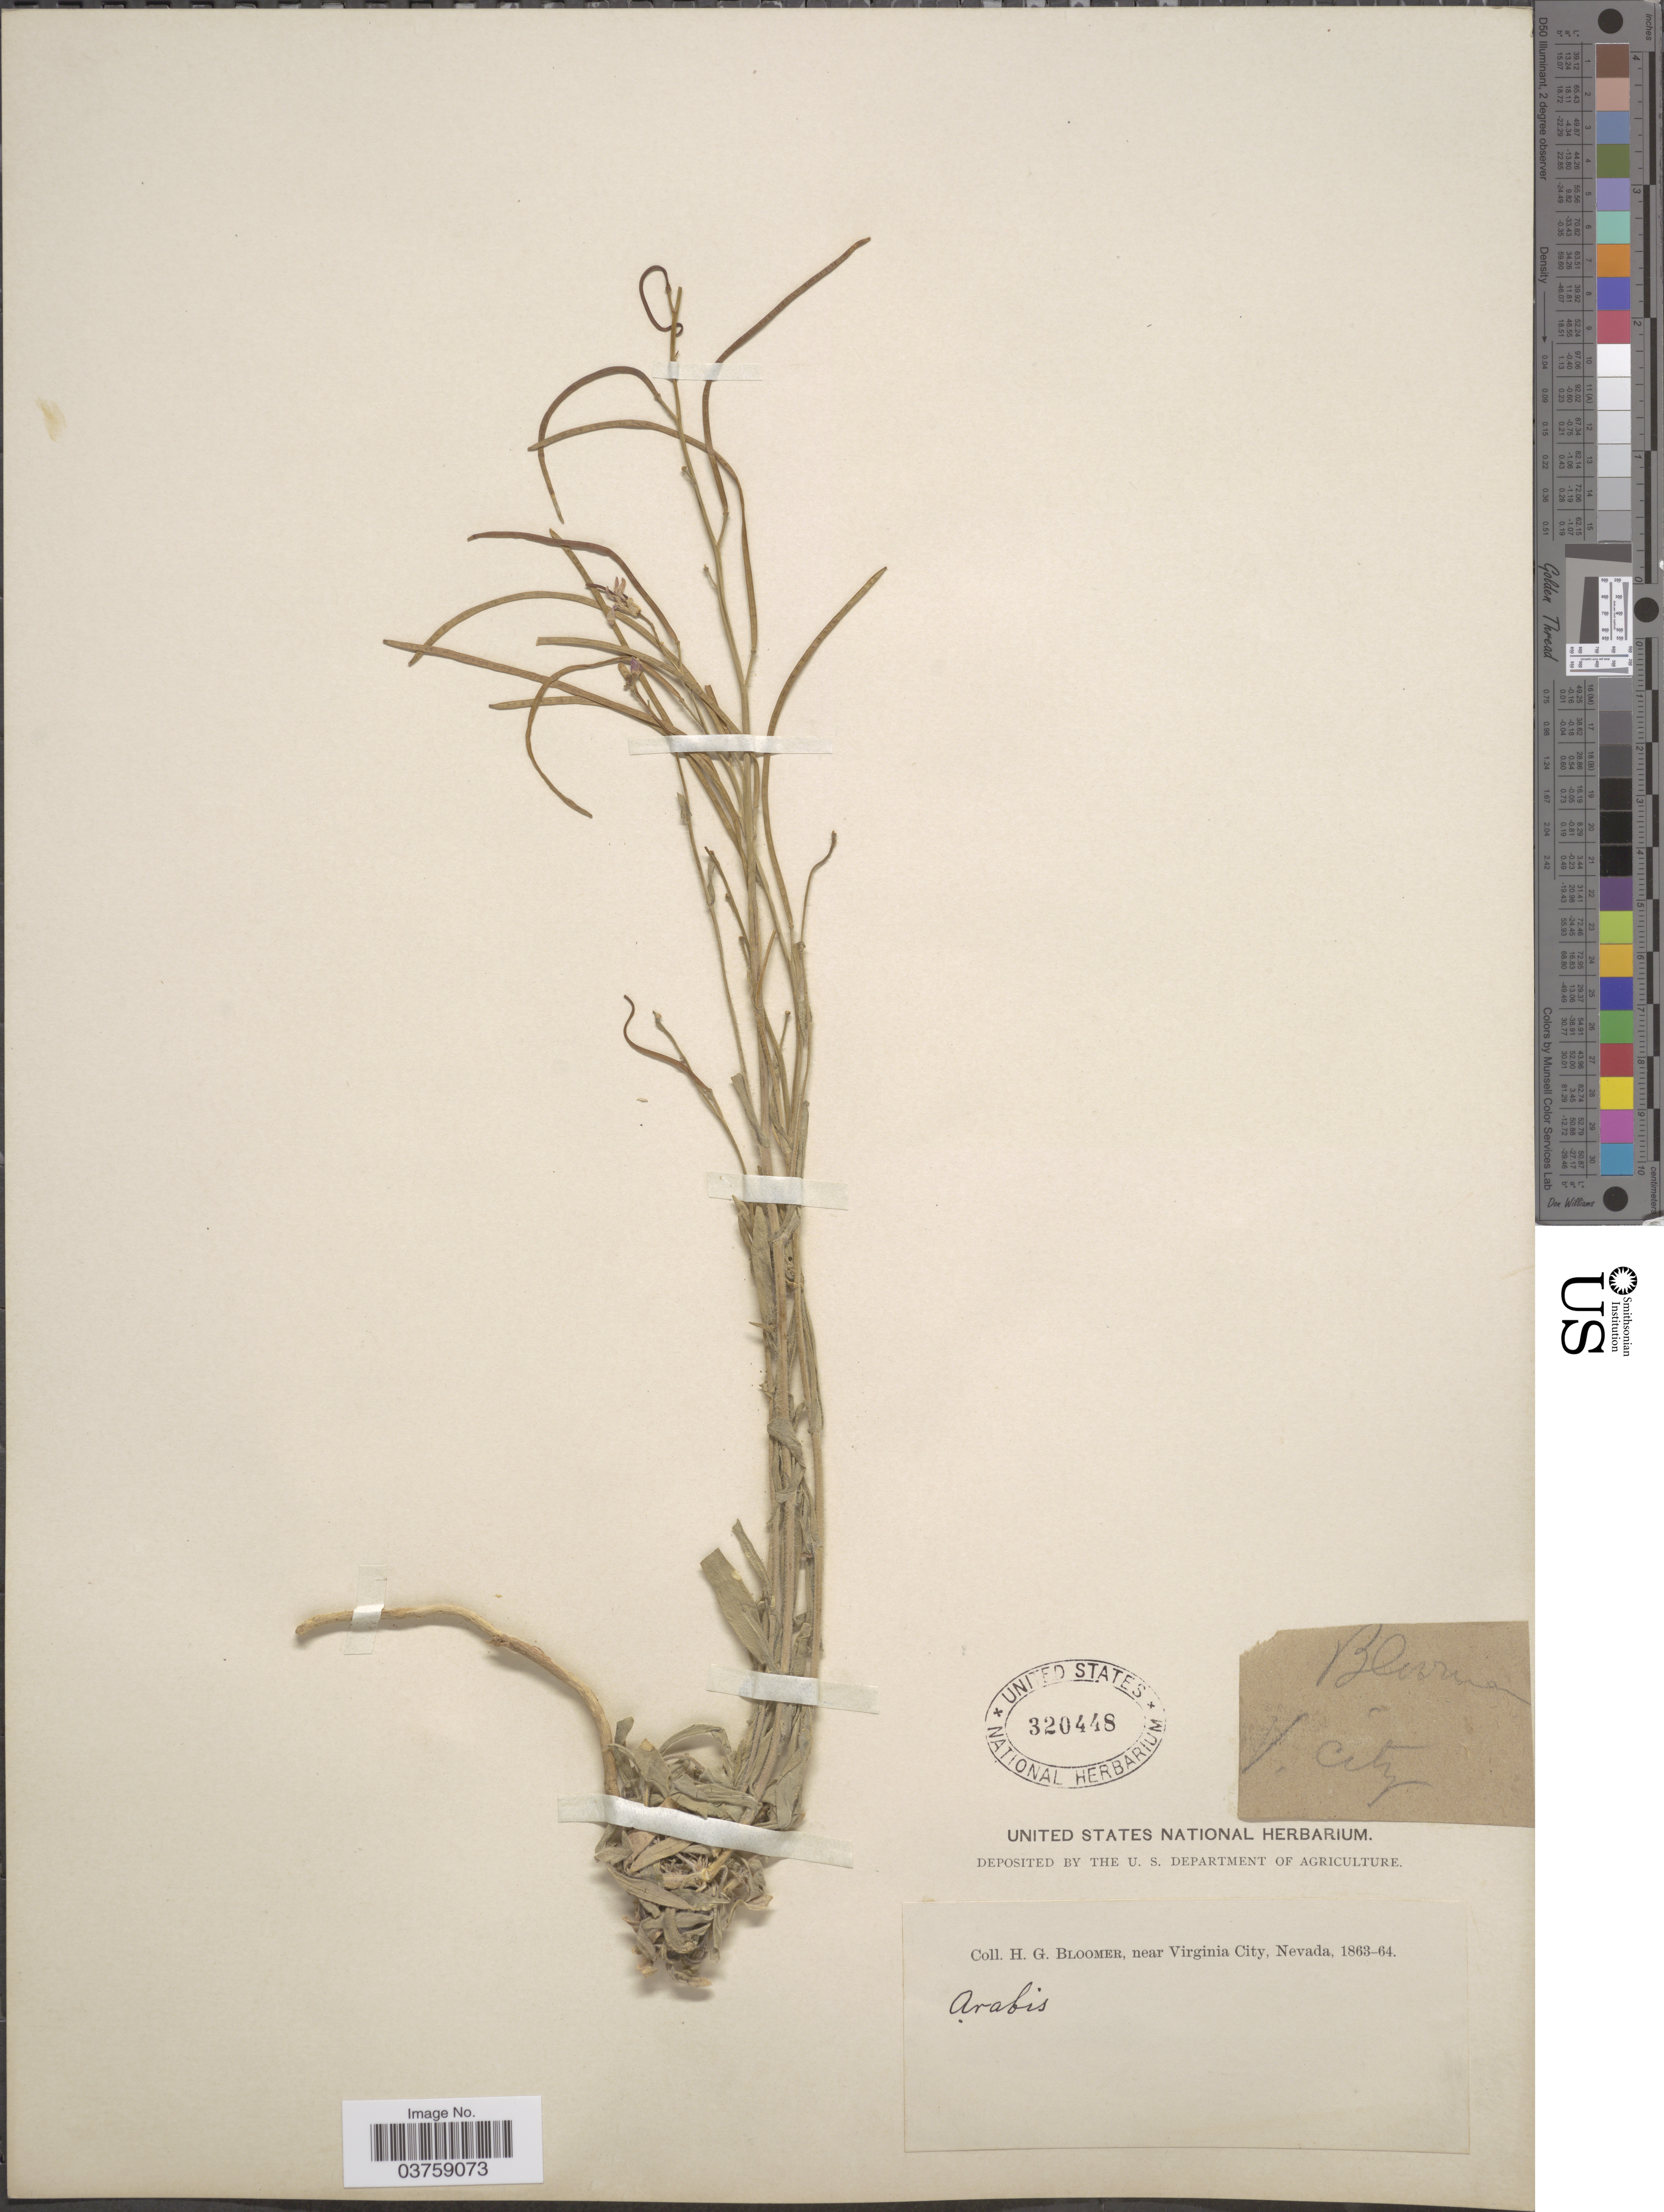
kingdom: Plantae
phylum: Tracheophyta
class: Magnoliopsida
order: Brassicales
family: Brassicaceae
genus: Arabis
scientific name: Arabis sparsiflora var. subvillosa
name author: (S. Watson) Rollins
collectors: H. Bloomer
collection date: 1863/1864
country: United States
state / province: Nevada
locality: Near Virginia City.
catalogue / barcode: US 320448